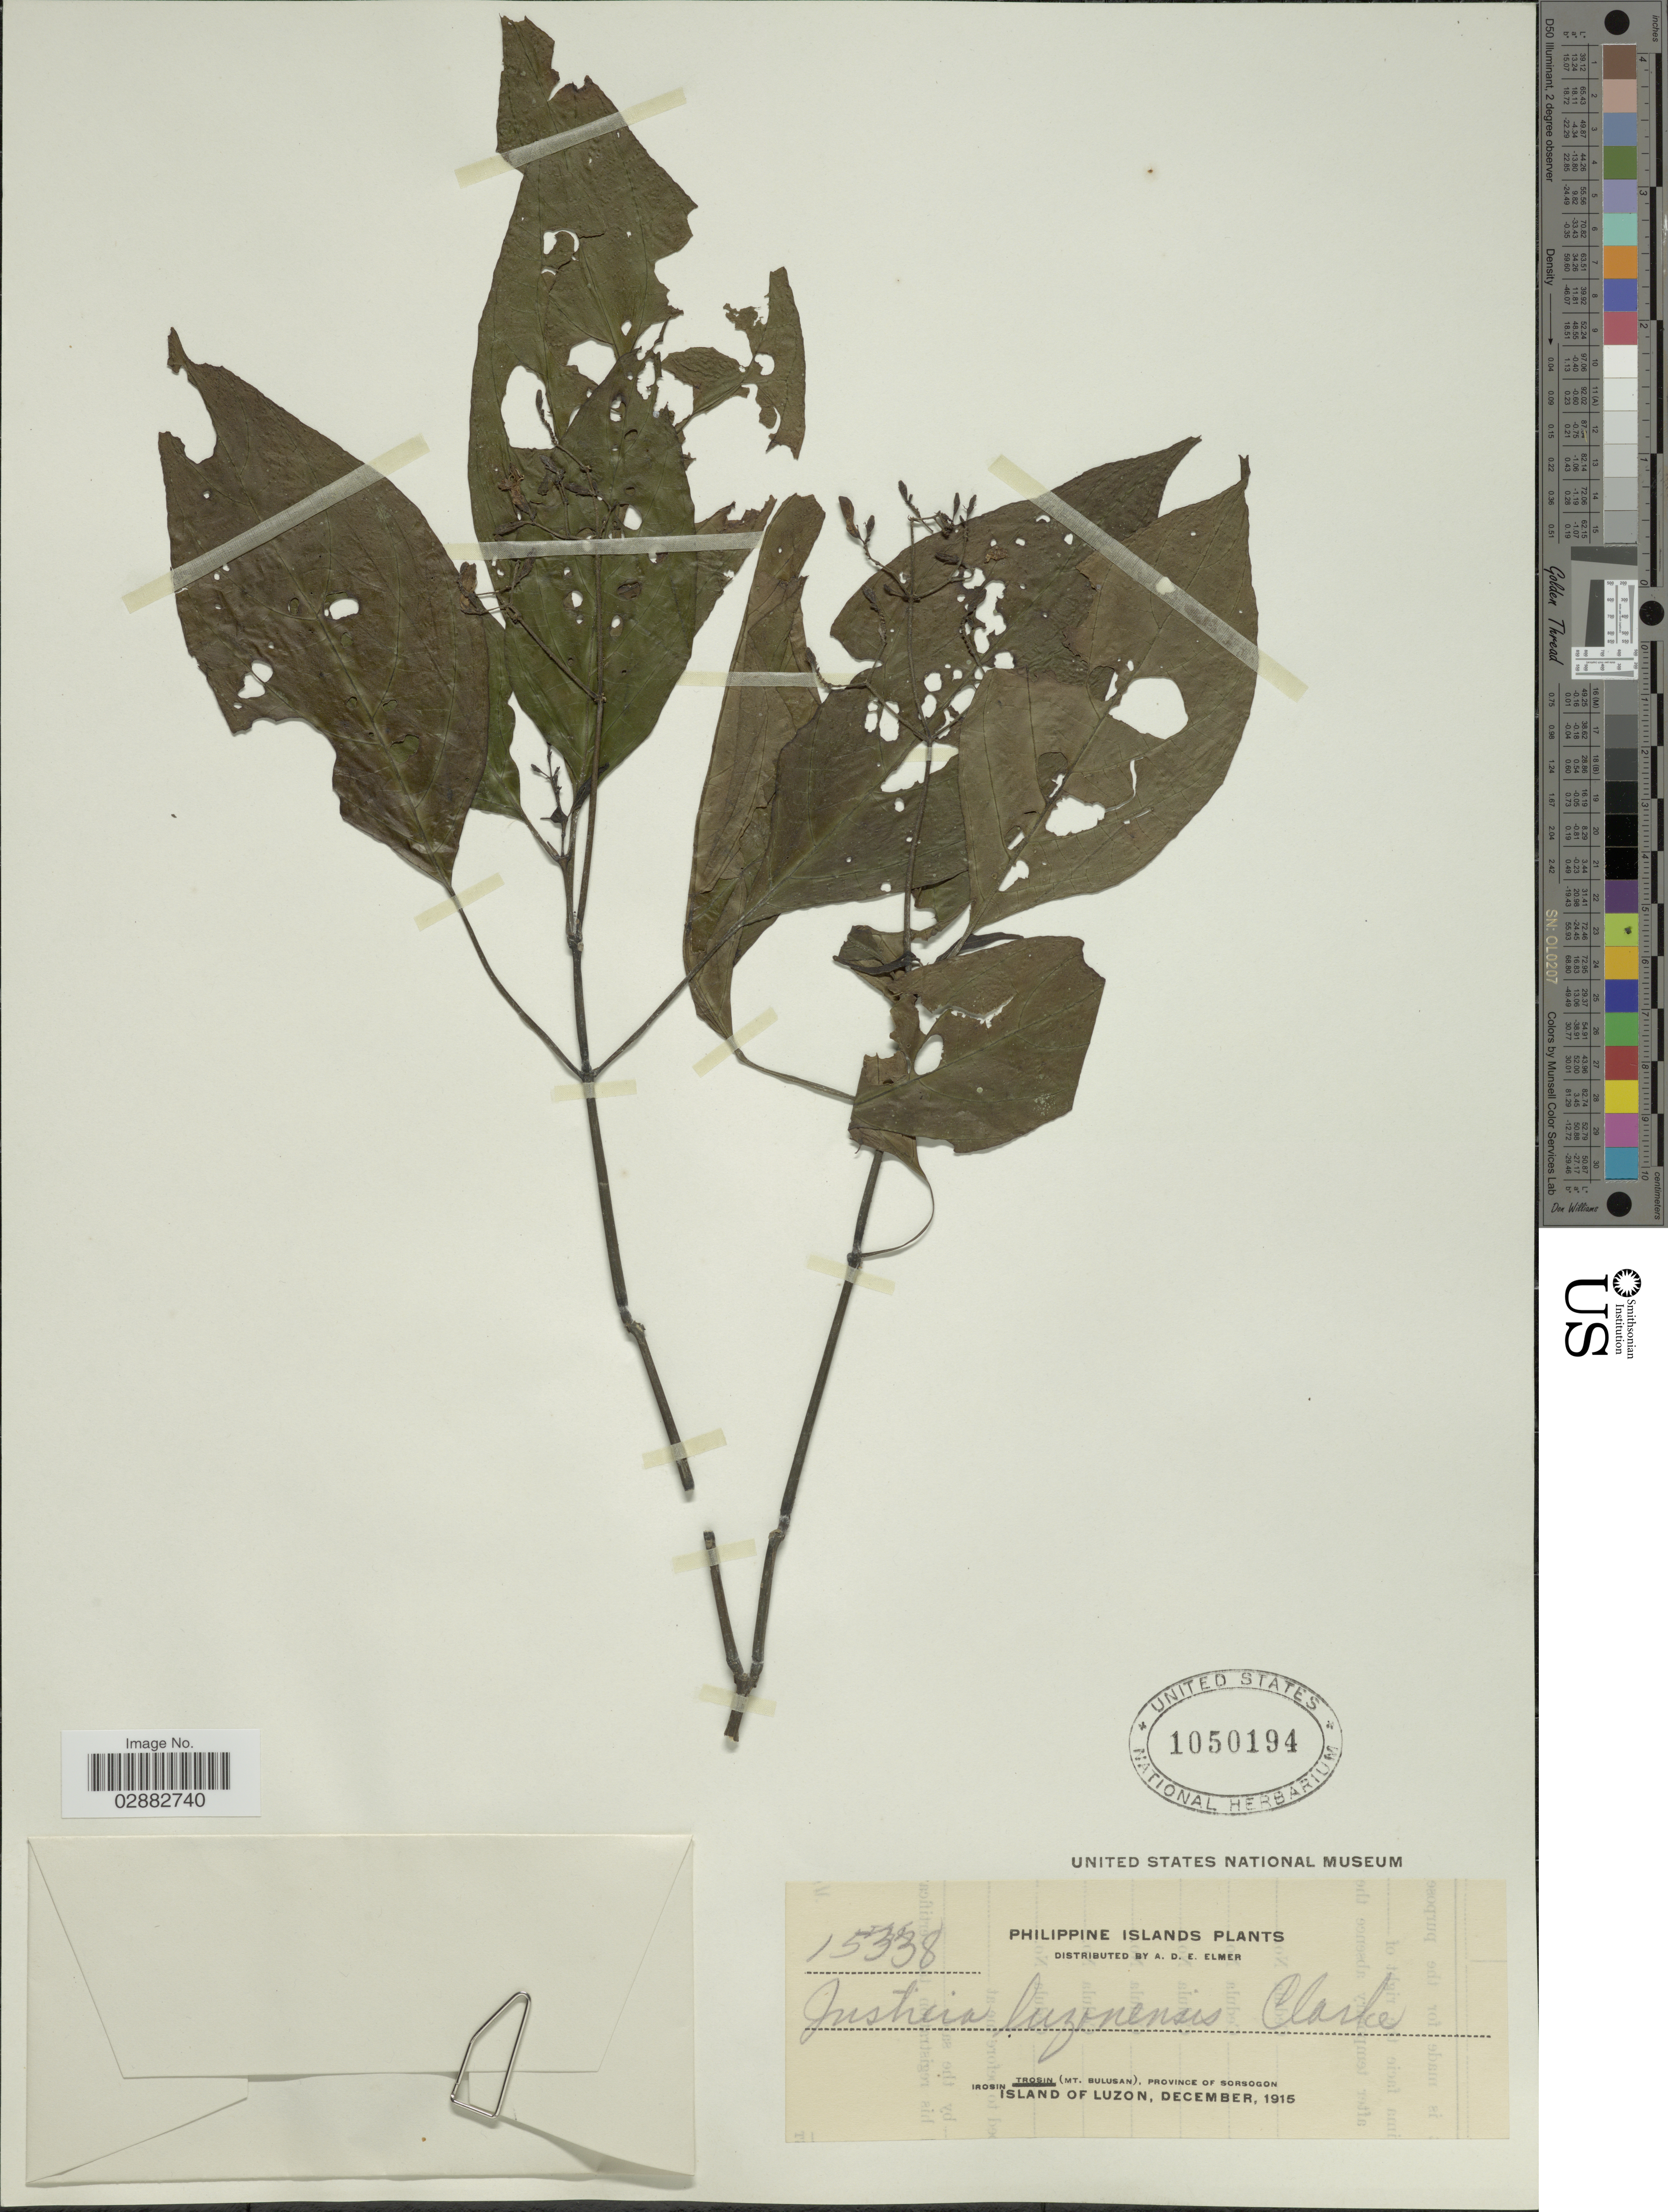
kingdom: Plantae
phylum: Tracheophyta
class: Magnoliopsida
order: Lamiales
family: Acanthaceae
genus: Justicia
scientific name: Justicia luzonensis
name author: C.B. Clarke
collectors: A. D. E. Elmer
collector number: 15338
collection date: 1915-12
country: Philippines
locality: Philippine Islands. Irosin Trosin (Mt. Bulusan), Province of Sorsogon. Island of Luzon.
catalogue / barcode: US 1050194